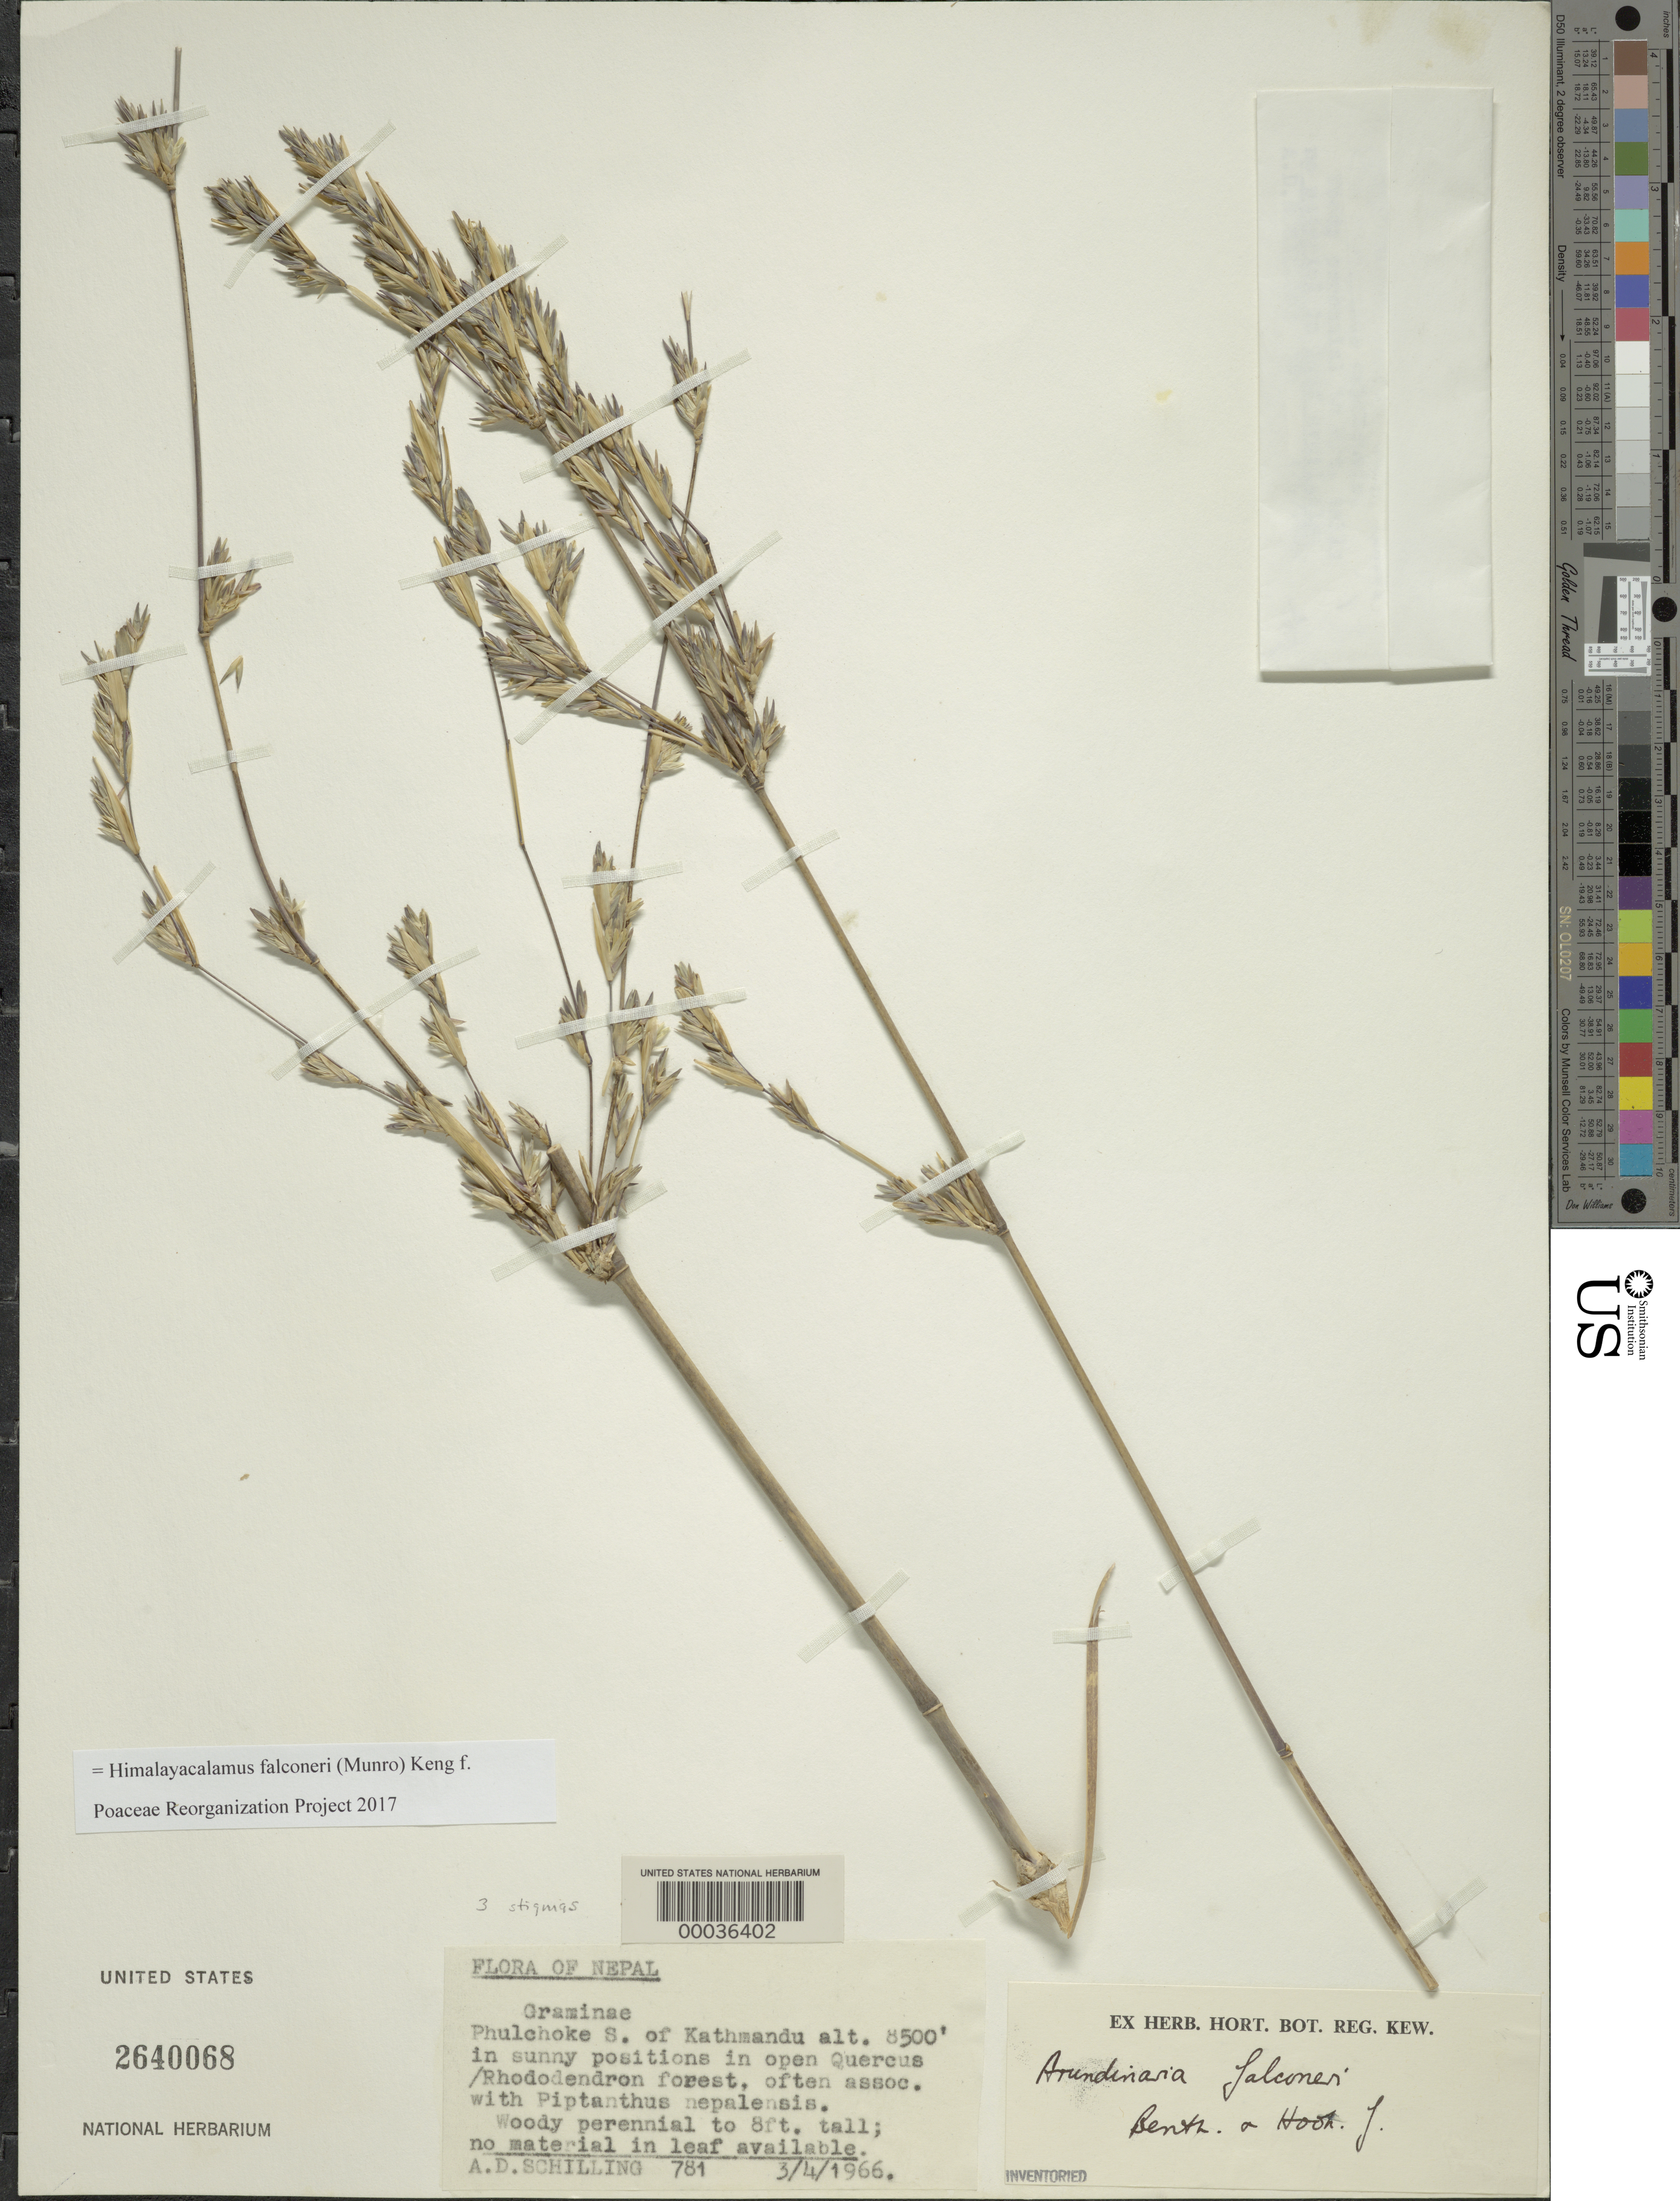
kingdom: Plantae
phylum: Tracheophyta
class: Liliopsida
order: Poales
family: Poaceae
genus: Drepanostachyum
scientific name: Drepanostachyum falconeri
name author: (Hook. f. ex Munro) Soderstr.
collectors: A. Schilling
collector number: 781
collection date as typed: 04 Mar 1966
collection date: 1966-03-04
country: Nepal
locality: Phulchoke s. of kathmandu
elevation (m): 2593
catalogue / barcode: US 2640068